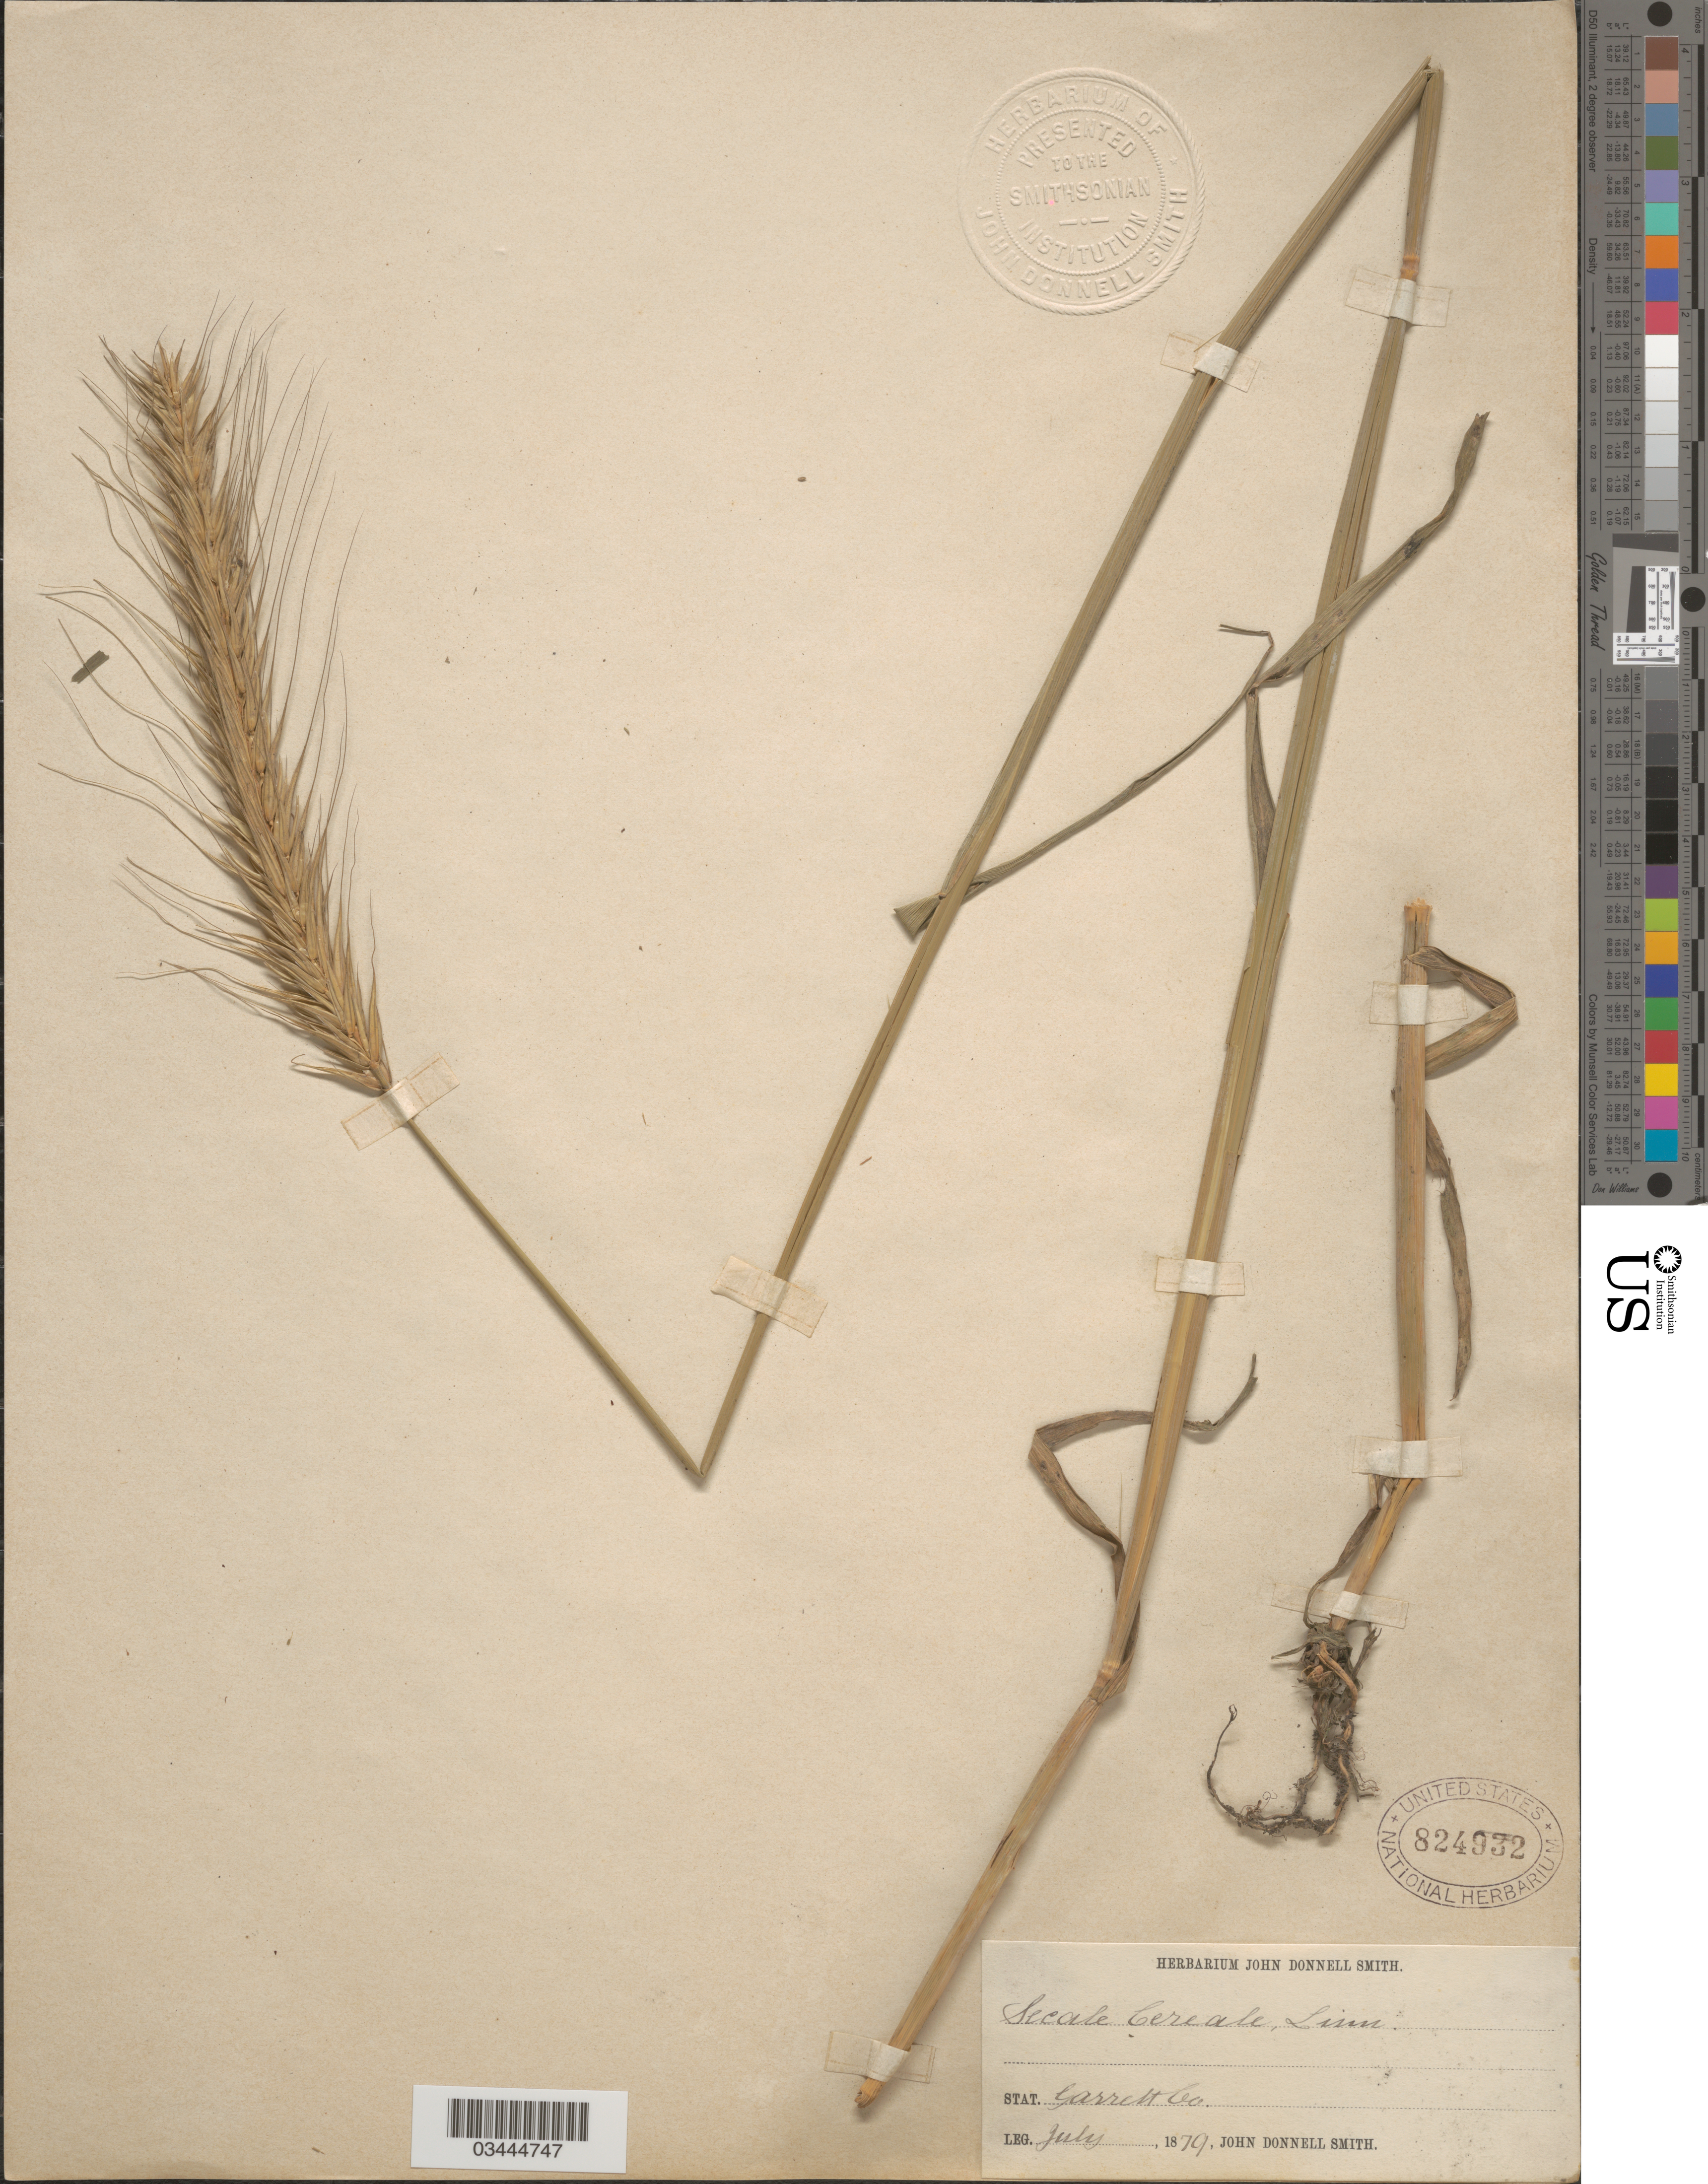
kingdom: Plantae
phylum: Tracheophyta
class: Liliopsida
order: Poales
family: Poaceae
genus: Secale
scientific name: Secale cereale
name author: L.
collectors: J. Donnell Smith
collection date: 1879-07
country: United States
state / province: Maryland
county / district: Garrett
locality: Garrett Co.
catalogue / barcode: US 824932